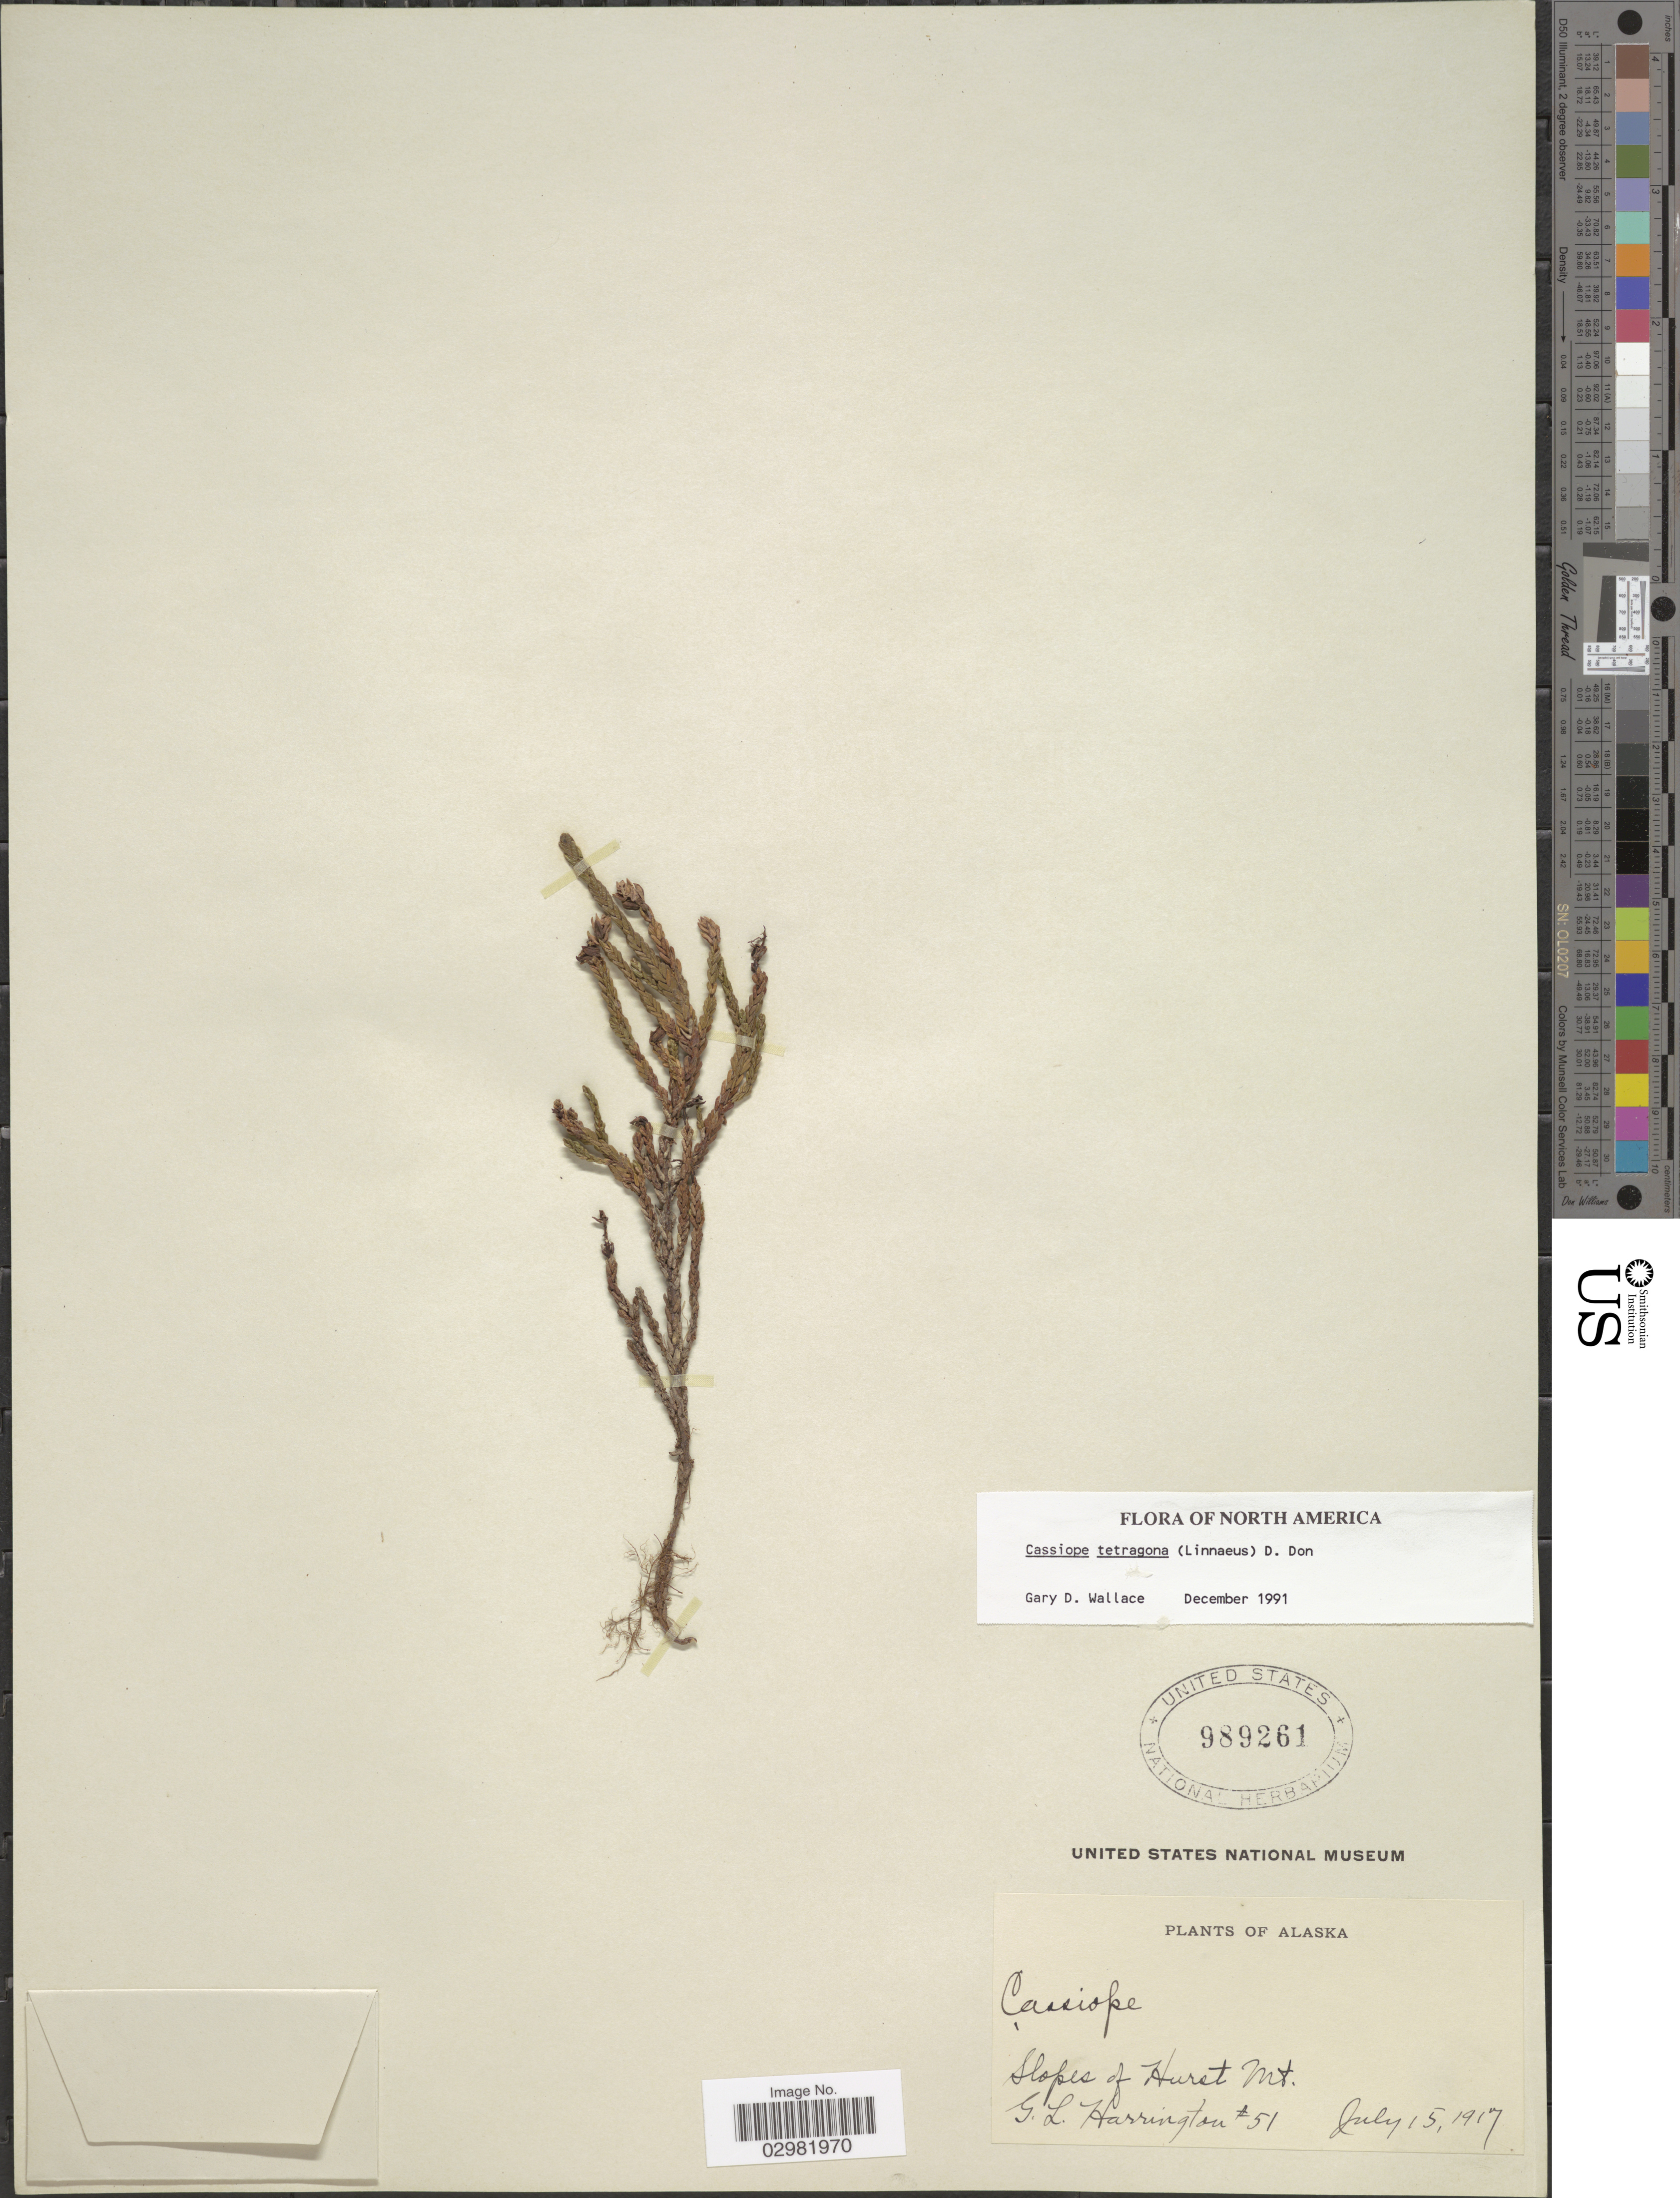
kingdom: Plantae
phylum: Tracheophyta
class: Magnoliopsida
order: Ericales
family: Ericaceae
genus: Cassiope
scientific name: Cassiope tetragona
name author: (L.) D. Don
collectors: G. Harrington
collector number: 51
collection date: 1917-07-15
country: United States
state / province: Alaska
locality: Slopes of Hurst Mt.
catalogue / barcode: US 989261